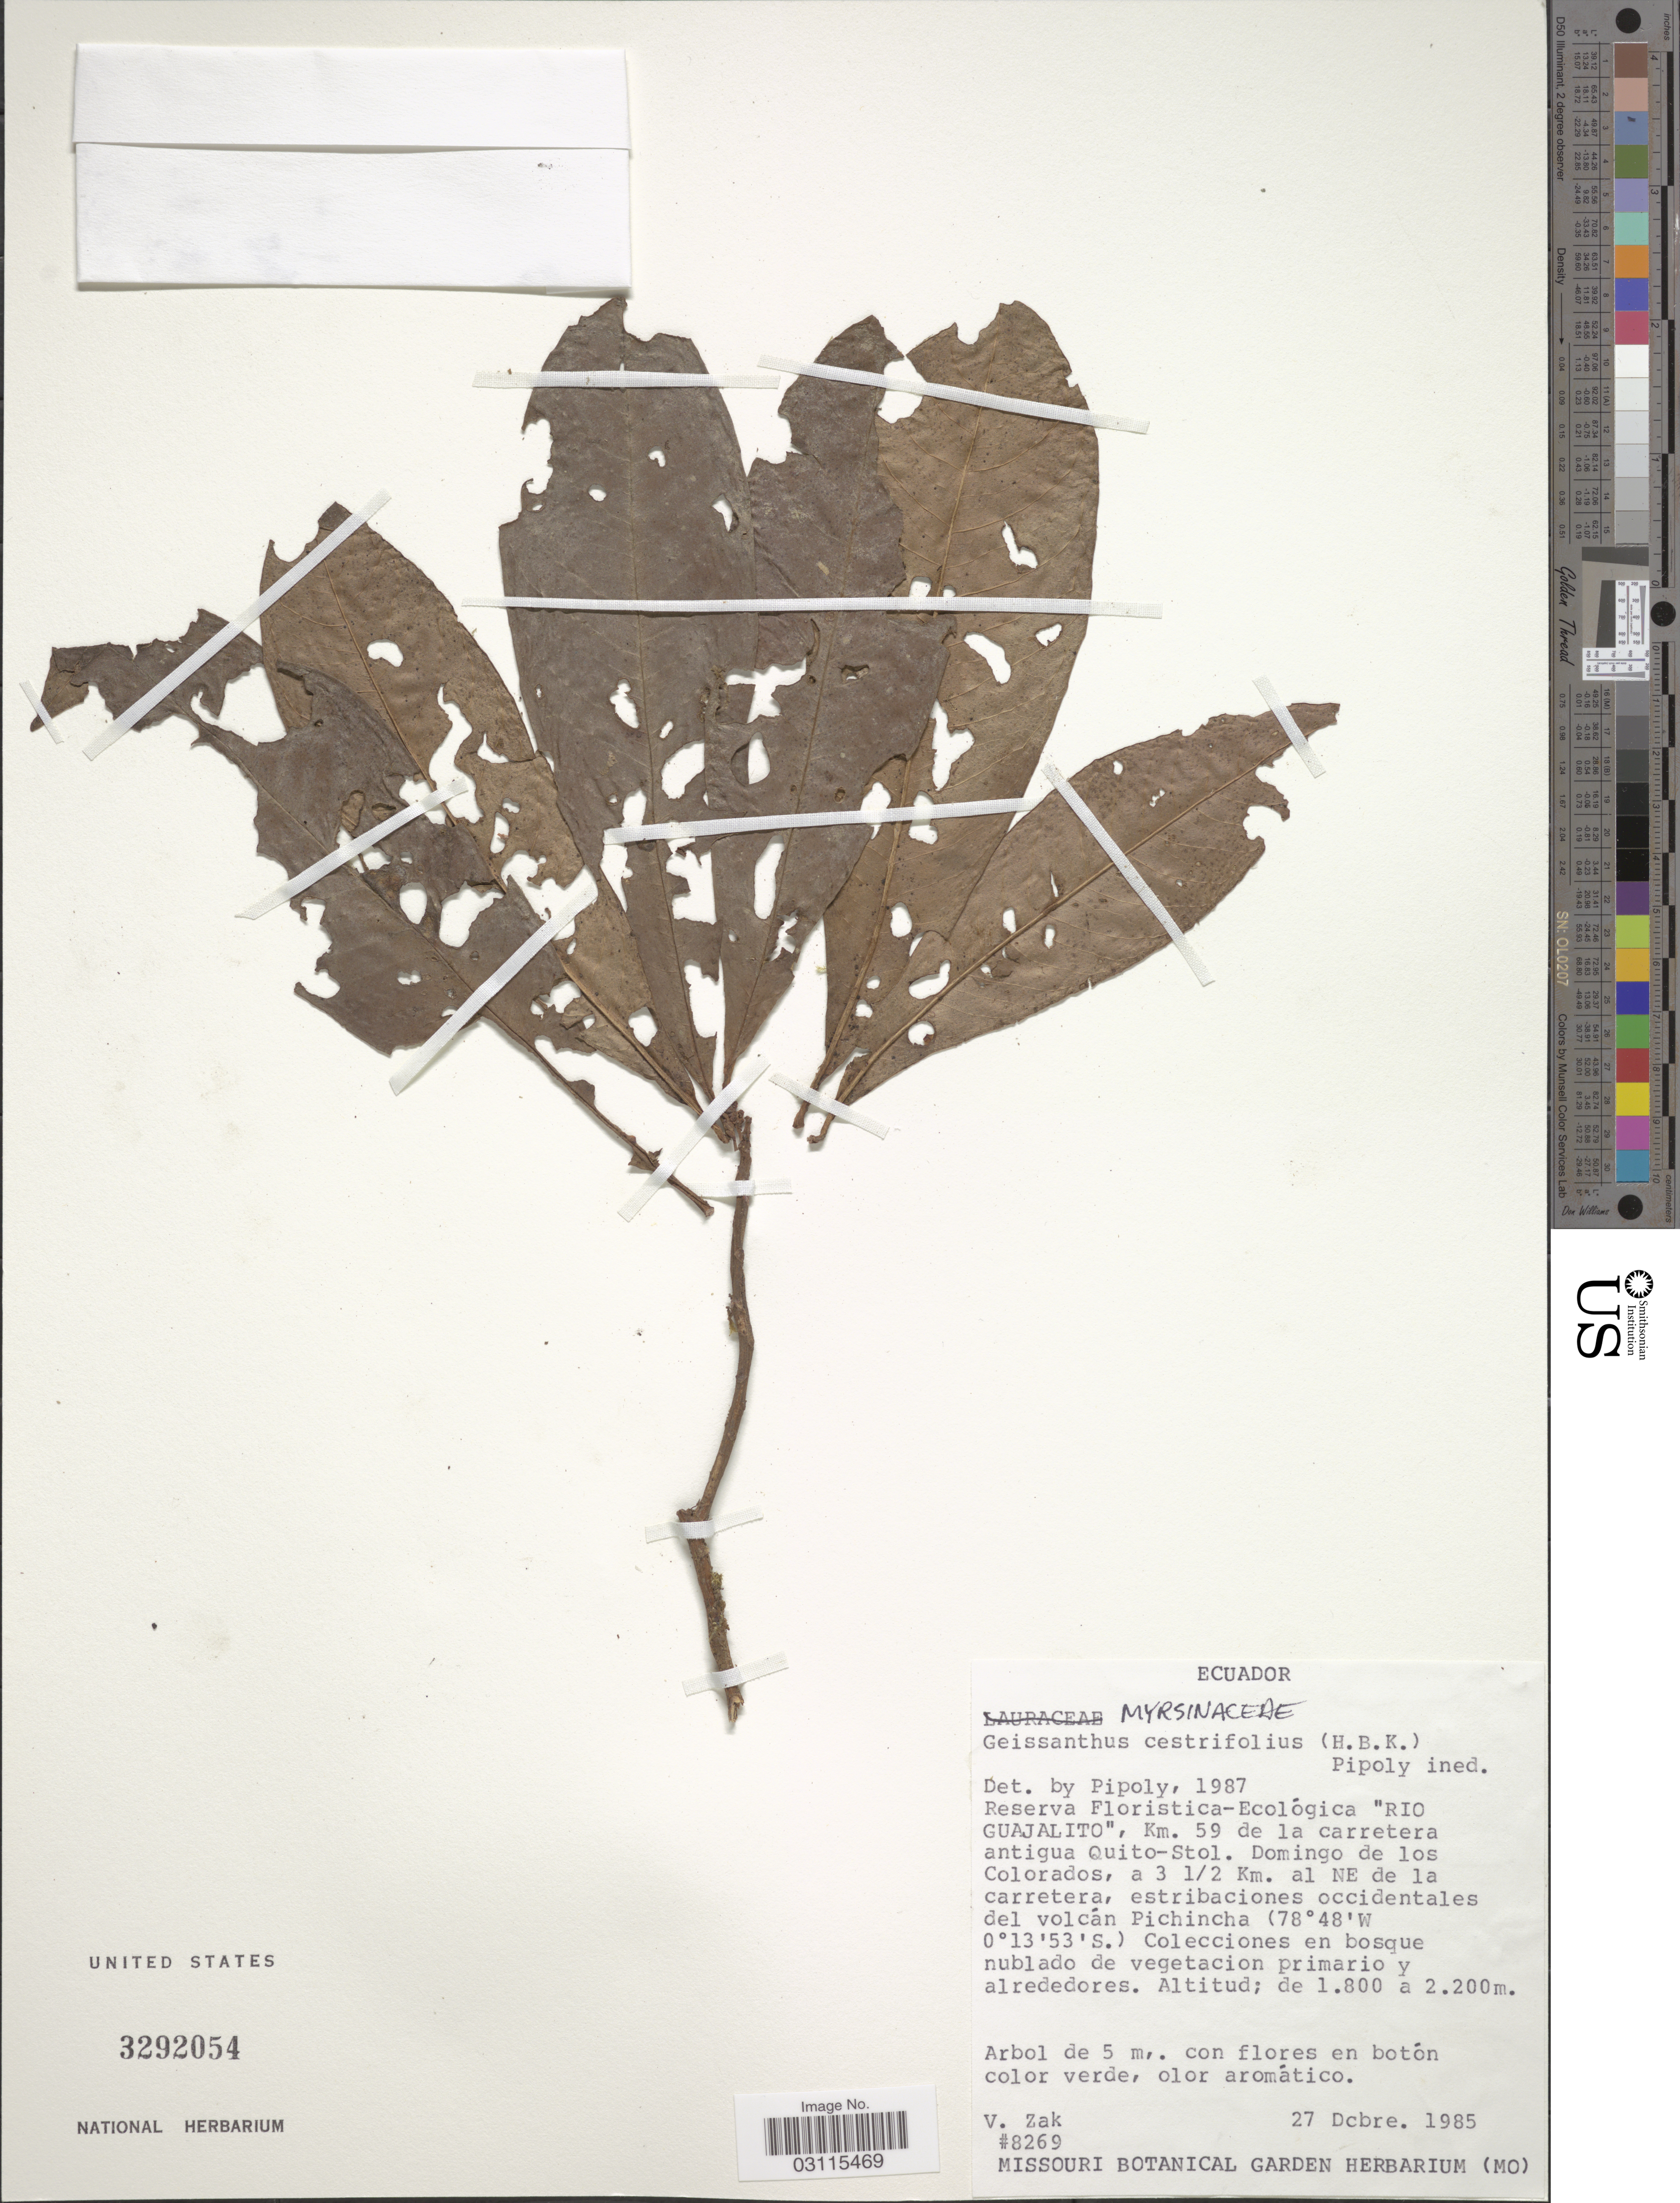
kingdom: Plantae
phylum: Tracheophyta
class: Magnoliopsida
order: Ericales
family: Primulaceae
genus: Geissanthus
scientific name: Geissanthus cestrifolius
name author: (Kunth) Mez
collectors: V. Zak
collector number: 8269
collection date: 1985-10-27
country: Ecuador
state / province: Pichincha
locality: Reserva Floristica-Ecológica "Rio Guajalito", Km. 59 de la carretera antigua Quito-Stol. Domingo de los Colorados, a 3 1/2 Km. al NE de la carretera, estribaciones occidentales del volcán Pichincha.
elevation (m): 1800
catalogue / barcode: US 3292054